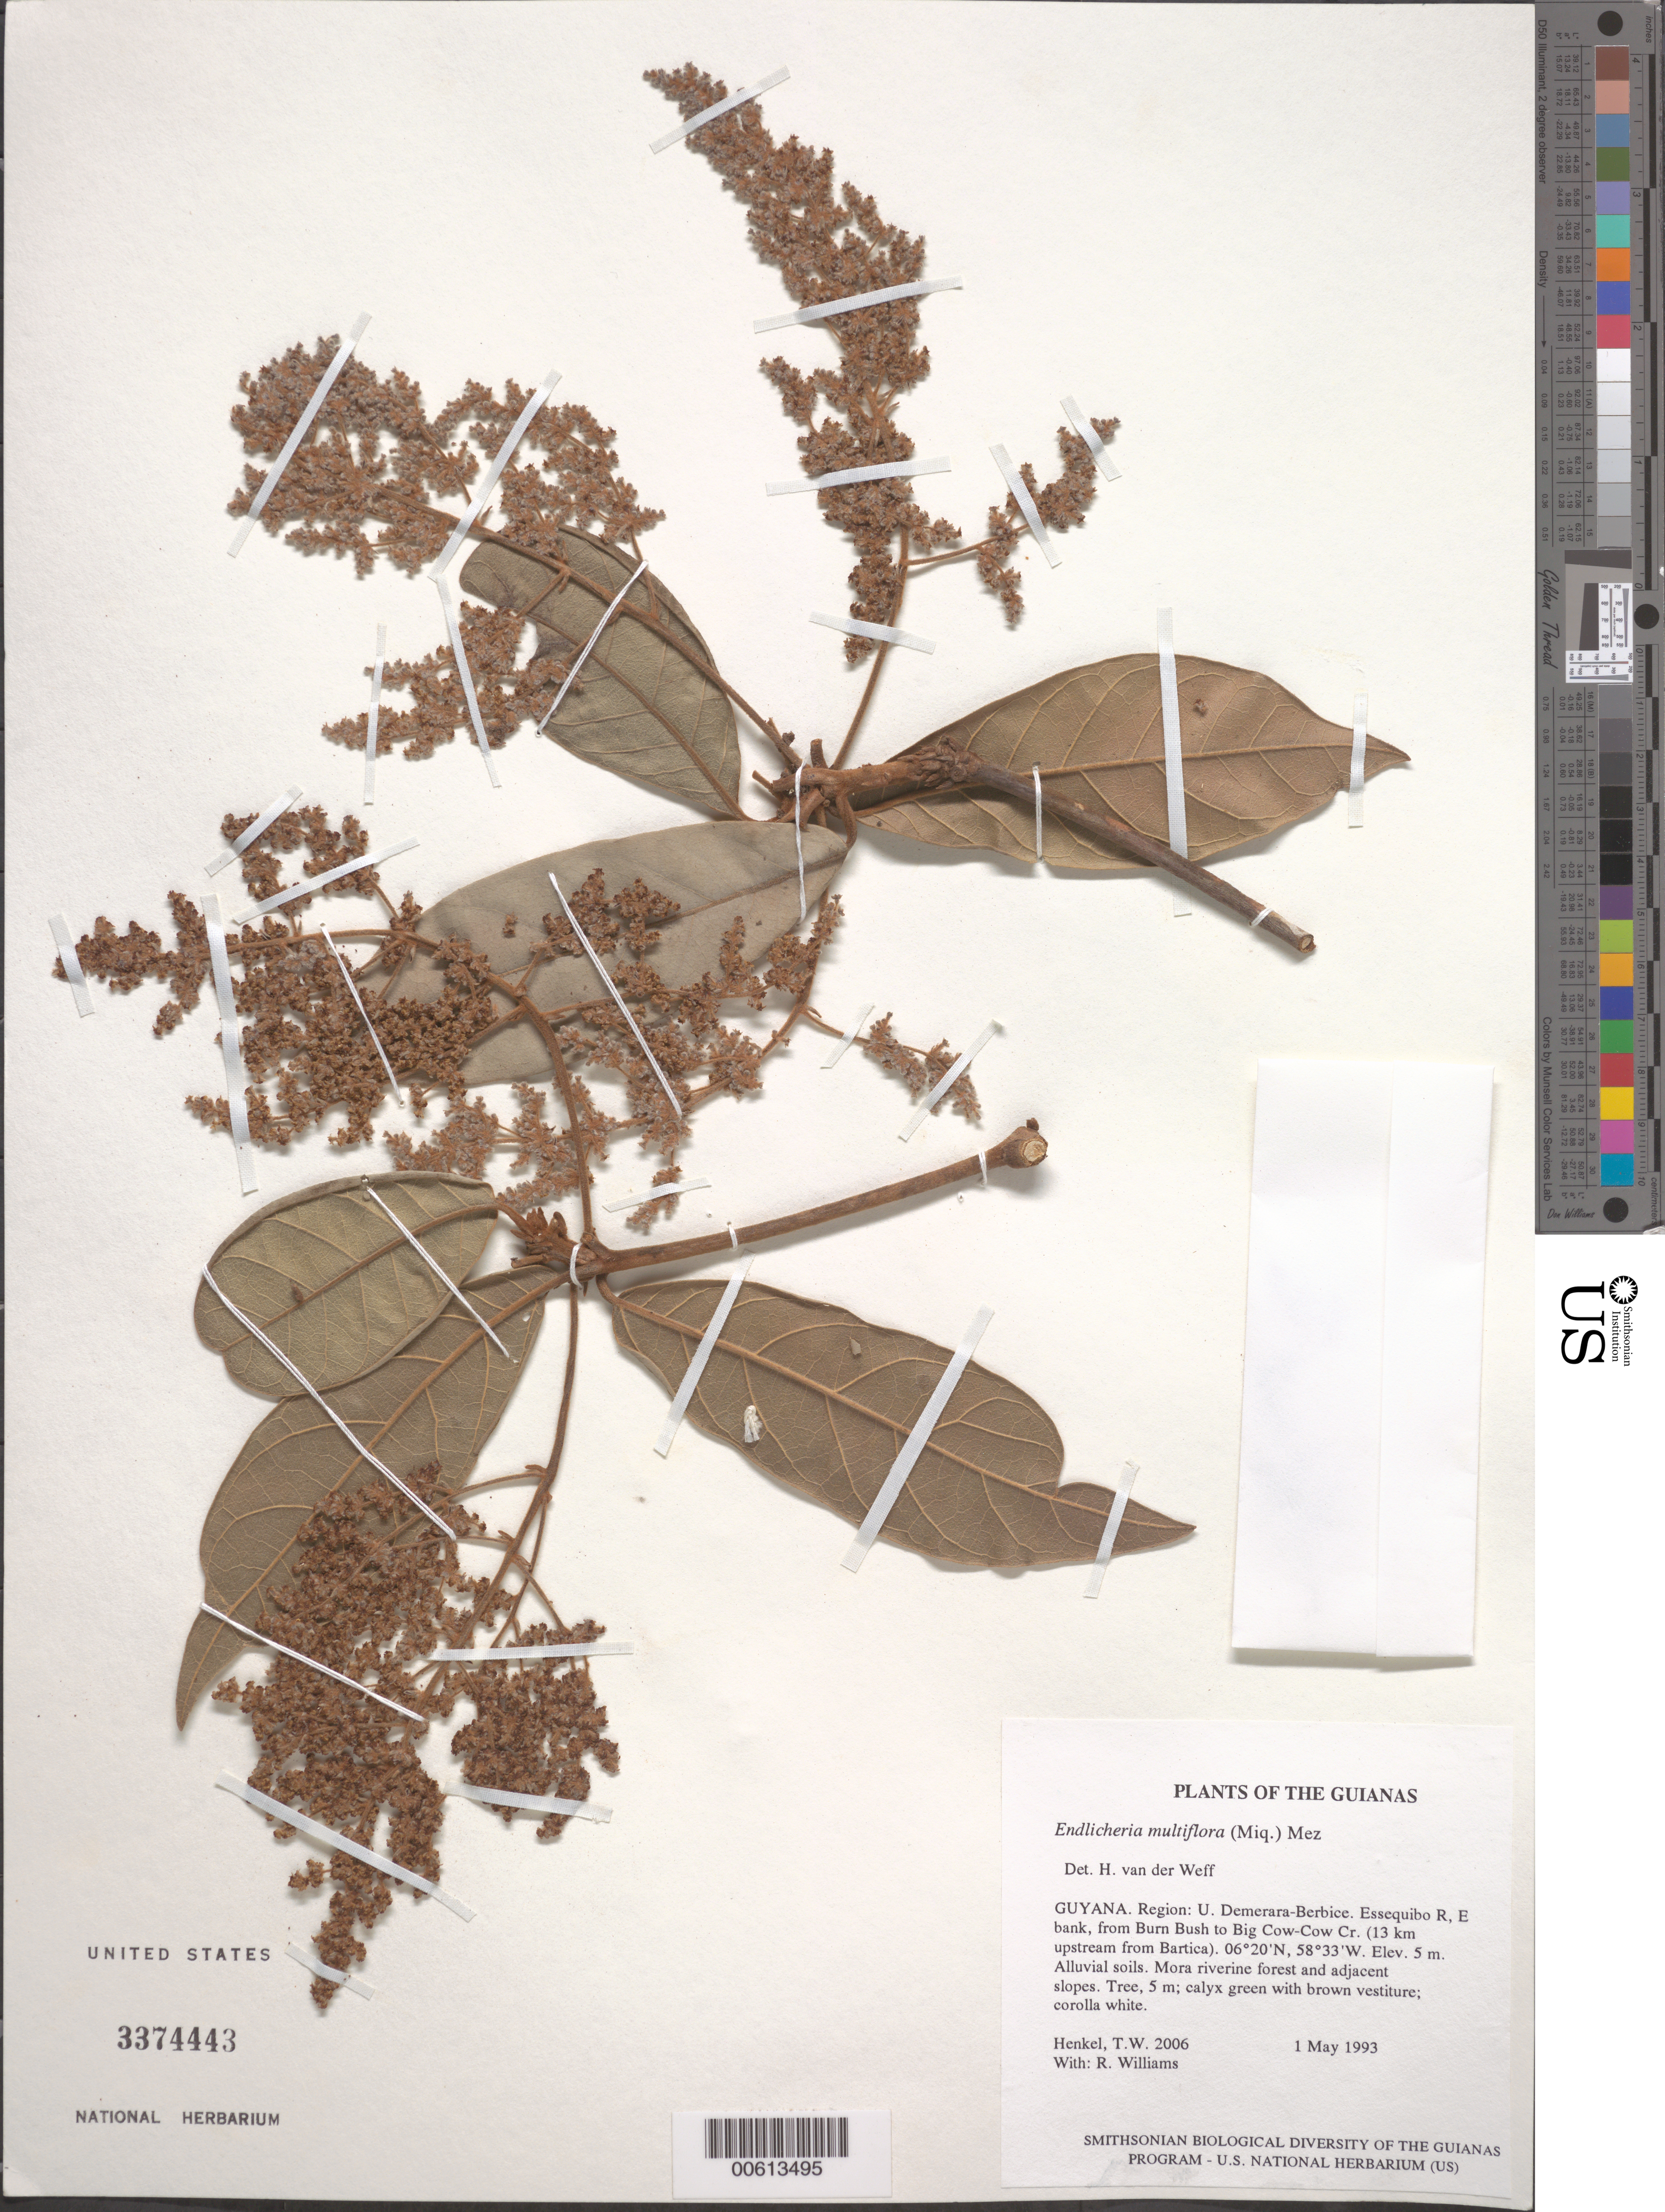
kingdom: Plantae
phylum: Tracheophyta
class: Magnoliopsida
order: Laurales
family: Lauraceae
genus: Endlicheria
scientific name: Endlicheria mulitflora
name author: (Micx.) Mez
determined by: van der Werff, H., (MO), Missouri Botanical Garden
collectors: T. Henkel & R. Williams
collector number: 2006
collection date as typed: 1 May 1993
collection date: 1993-05-01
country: Guyana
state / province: U. Demerara-Berbice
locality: Essequibo R, E bank, from Burn Bush to Big Cow-Cow Cr. (13 km upstream from Bartica)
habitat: Alluvial soils. Mora riverine forest and adjacent slopes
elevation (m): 5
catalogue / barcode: US 3374443